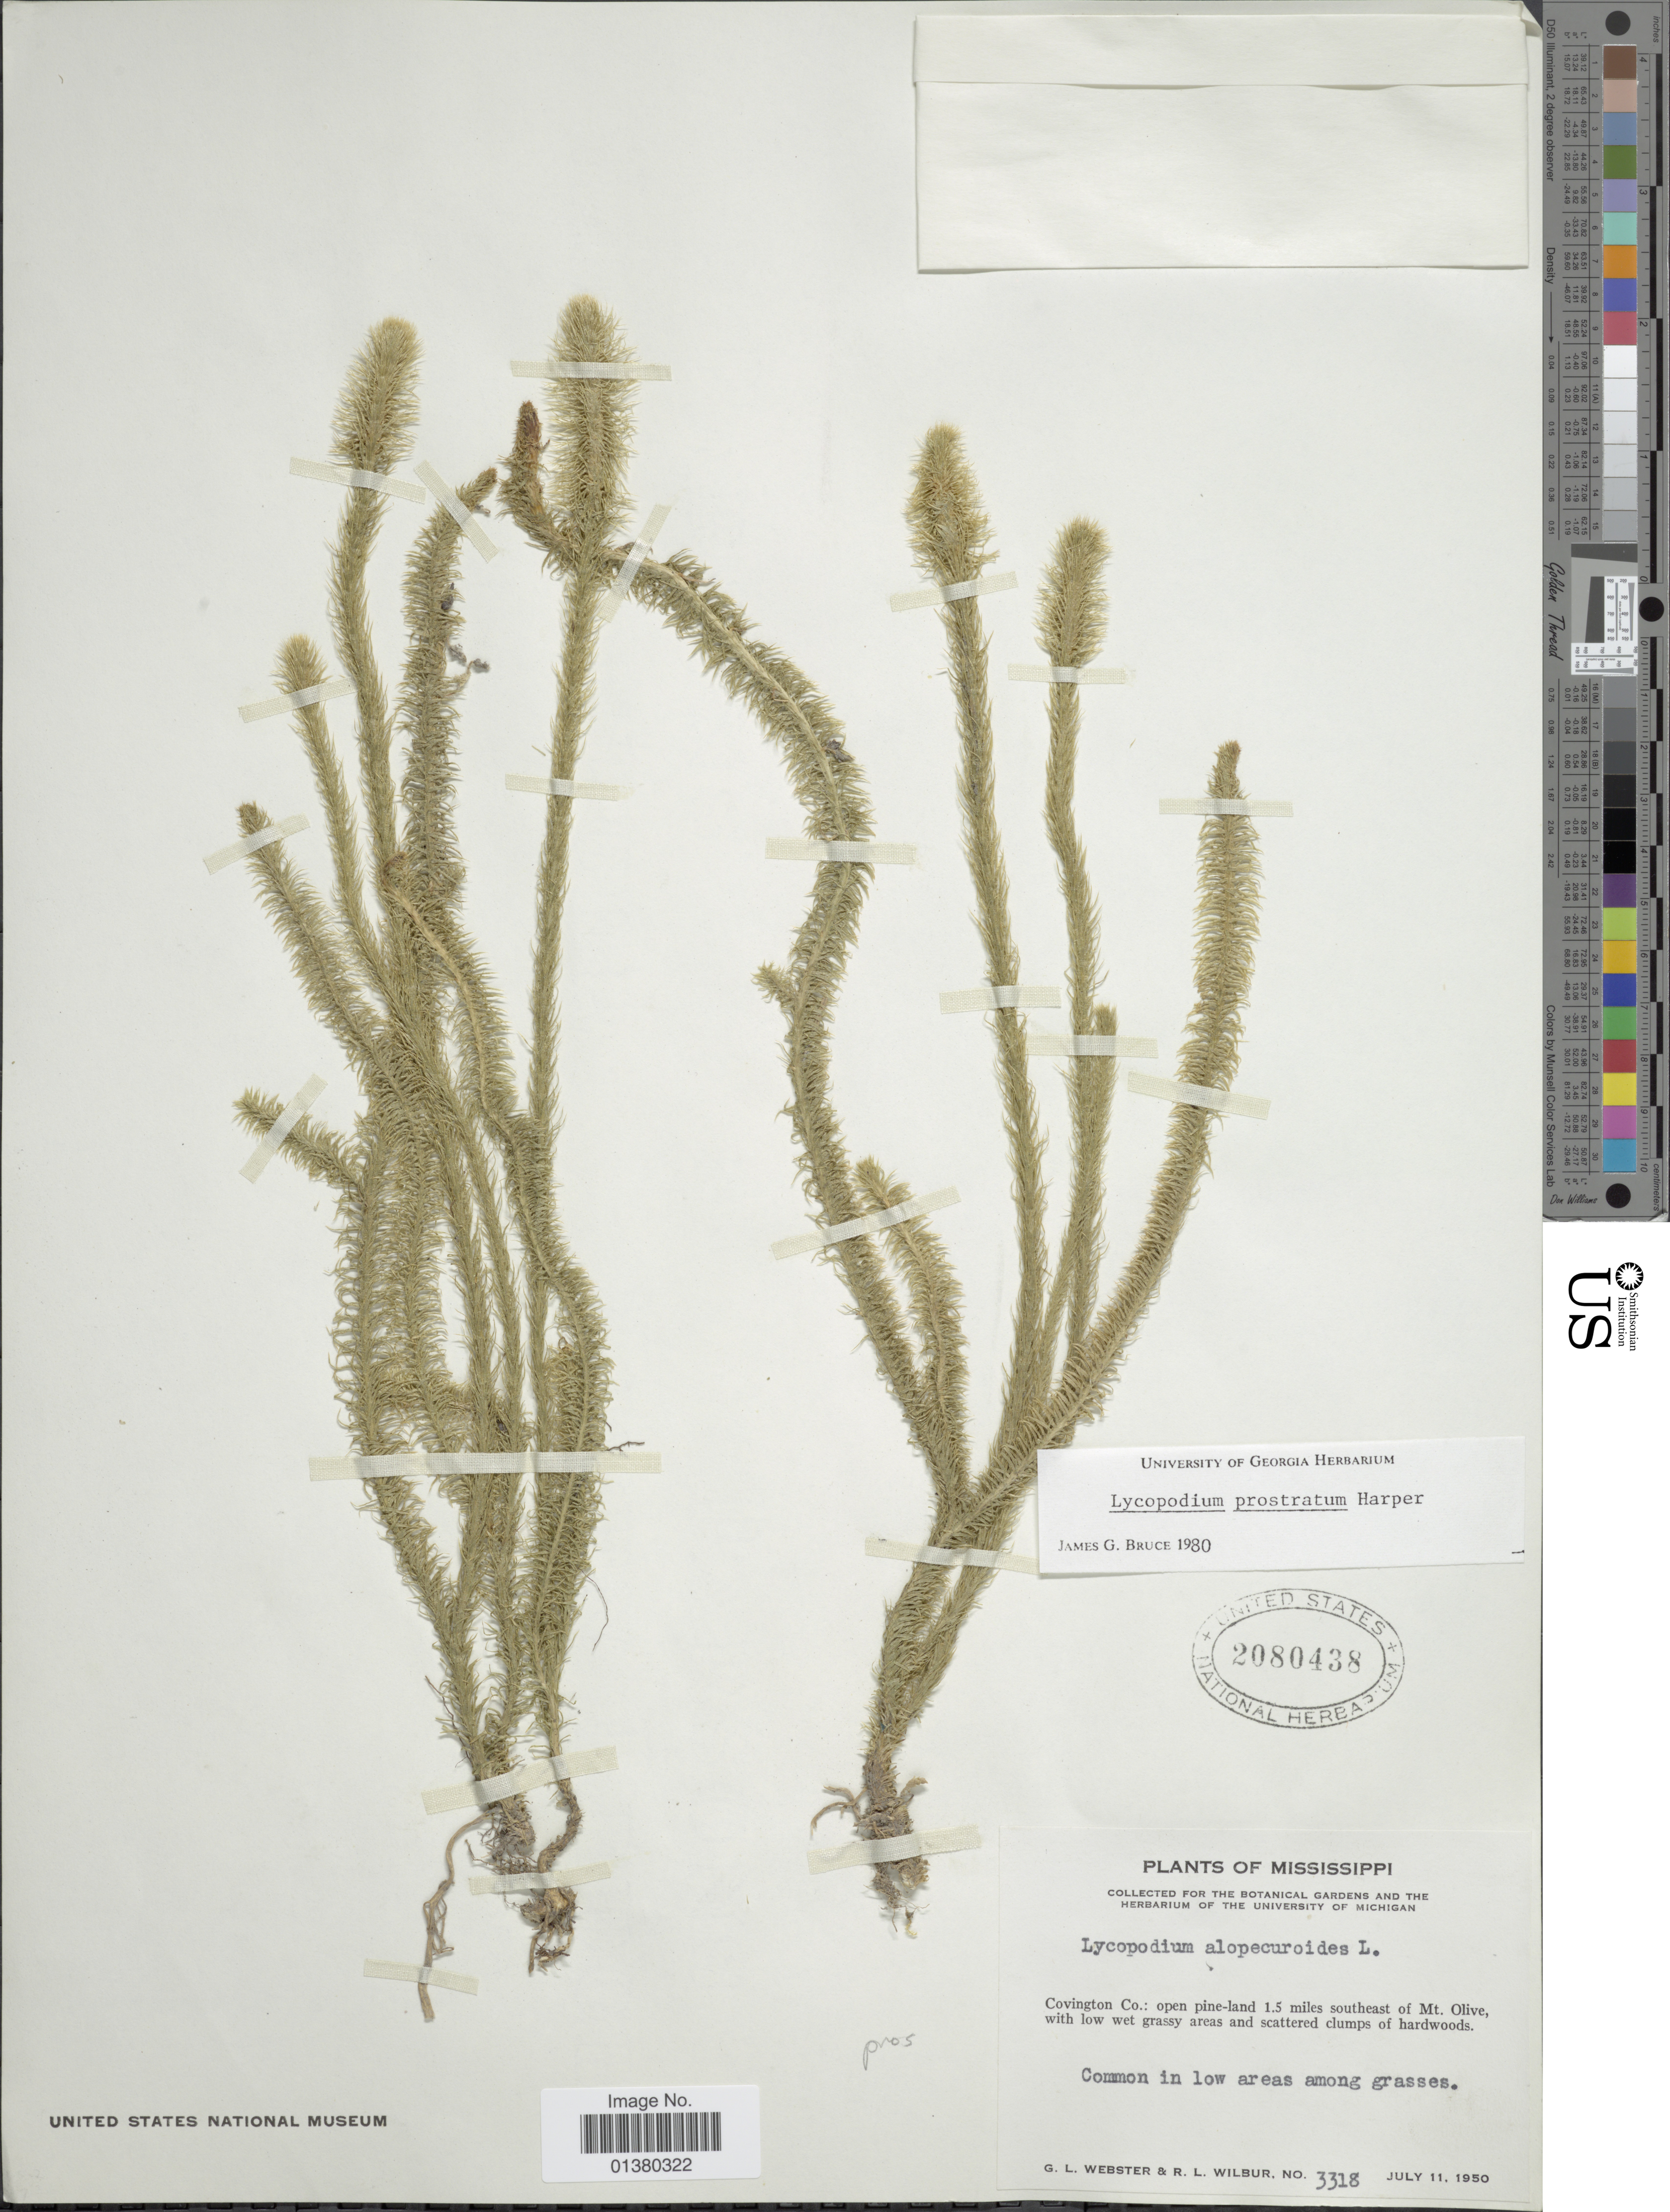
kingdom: Plantae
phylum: Tracheophyta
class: Lycopodiopsida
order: Lycopodiales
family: Lycopodiaceae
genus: Lycopodiella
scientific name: Lycopodiella prostrata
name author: (R.M. Harper) Cranfill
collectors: G. L. Webster & R. L. Wilbur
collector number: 3318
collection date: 1950-07-11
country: United States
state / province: Mississippi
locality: Covington Co: open pine-land 1.5 miles southeast of Mt Olive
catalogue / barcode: US 2080438